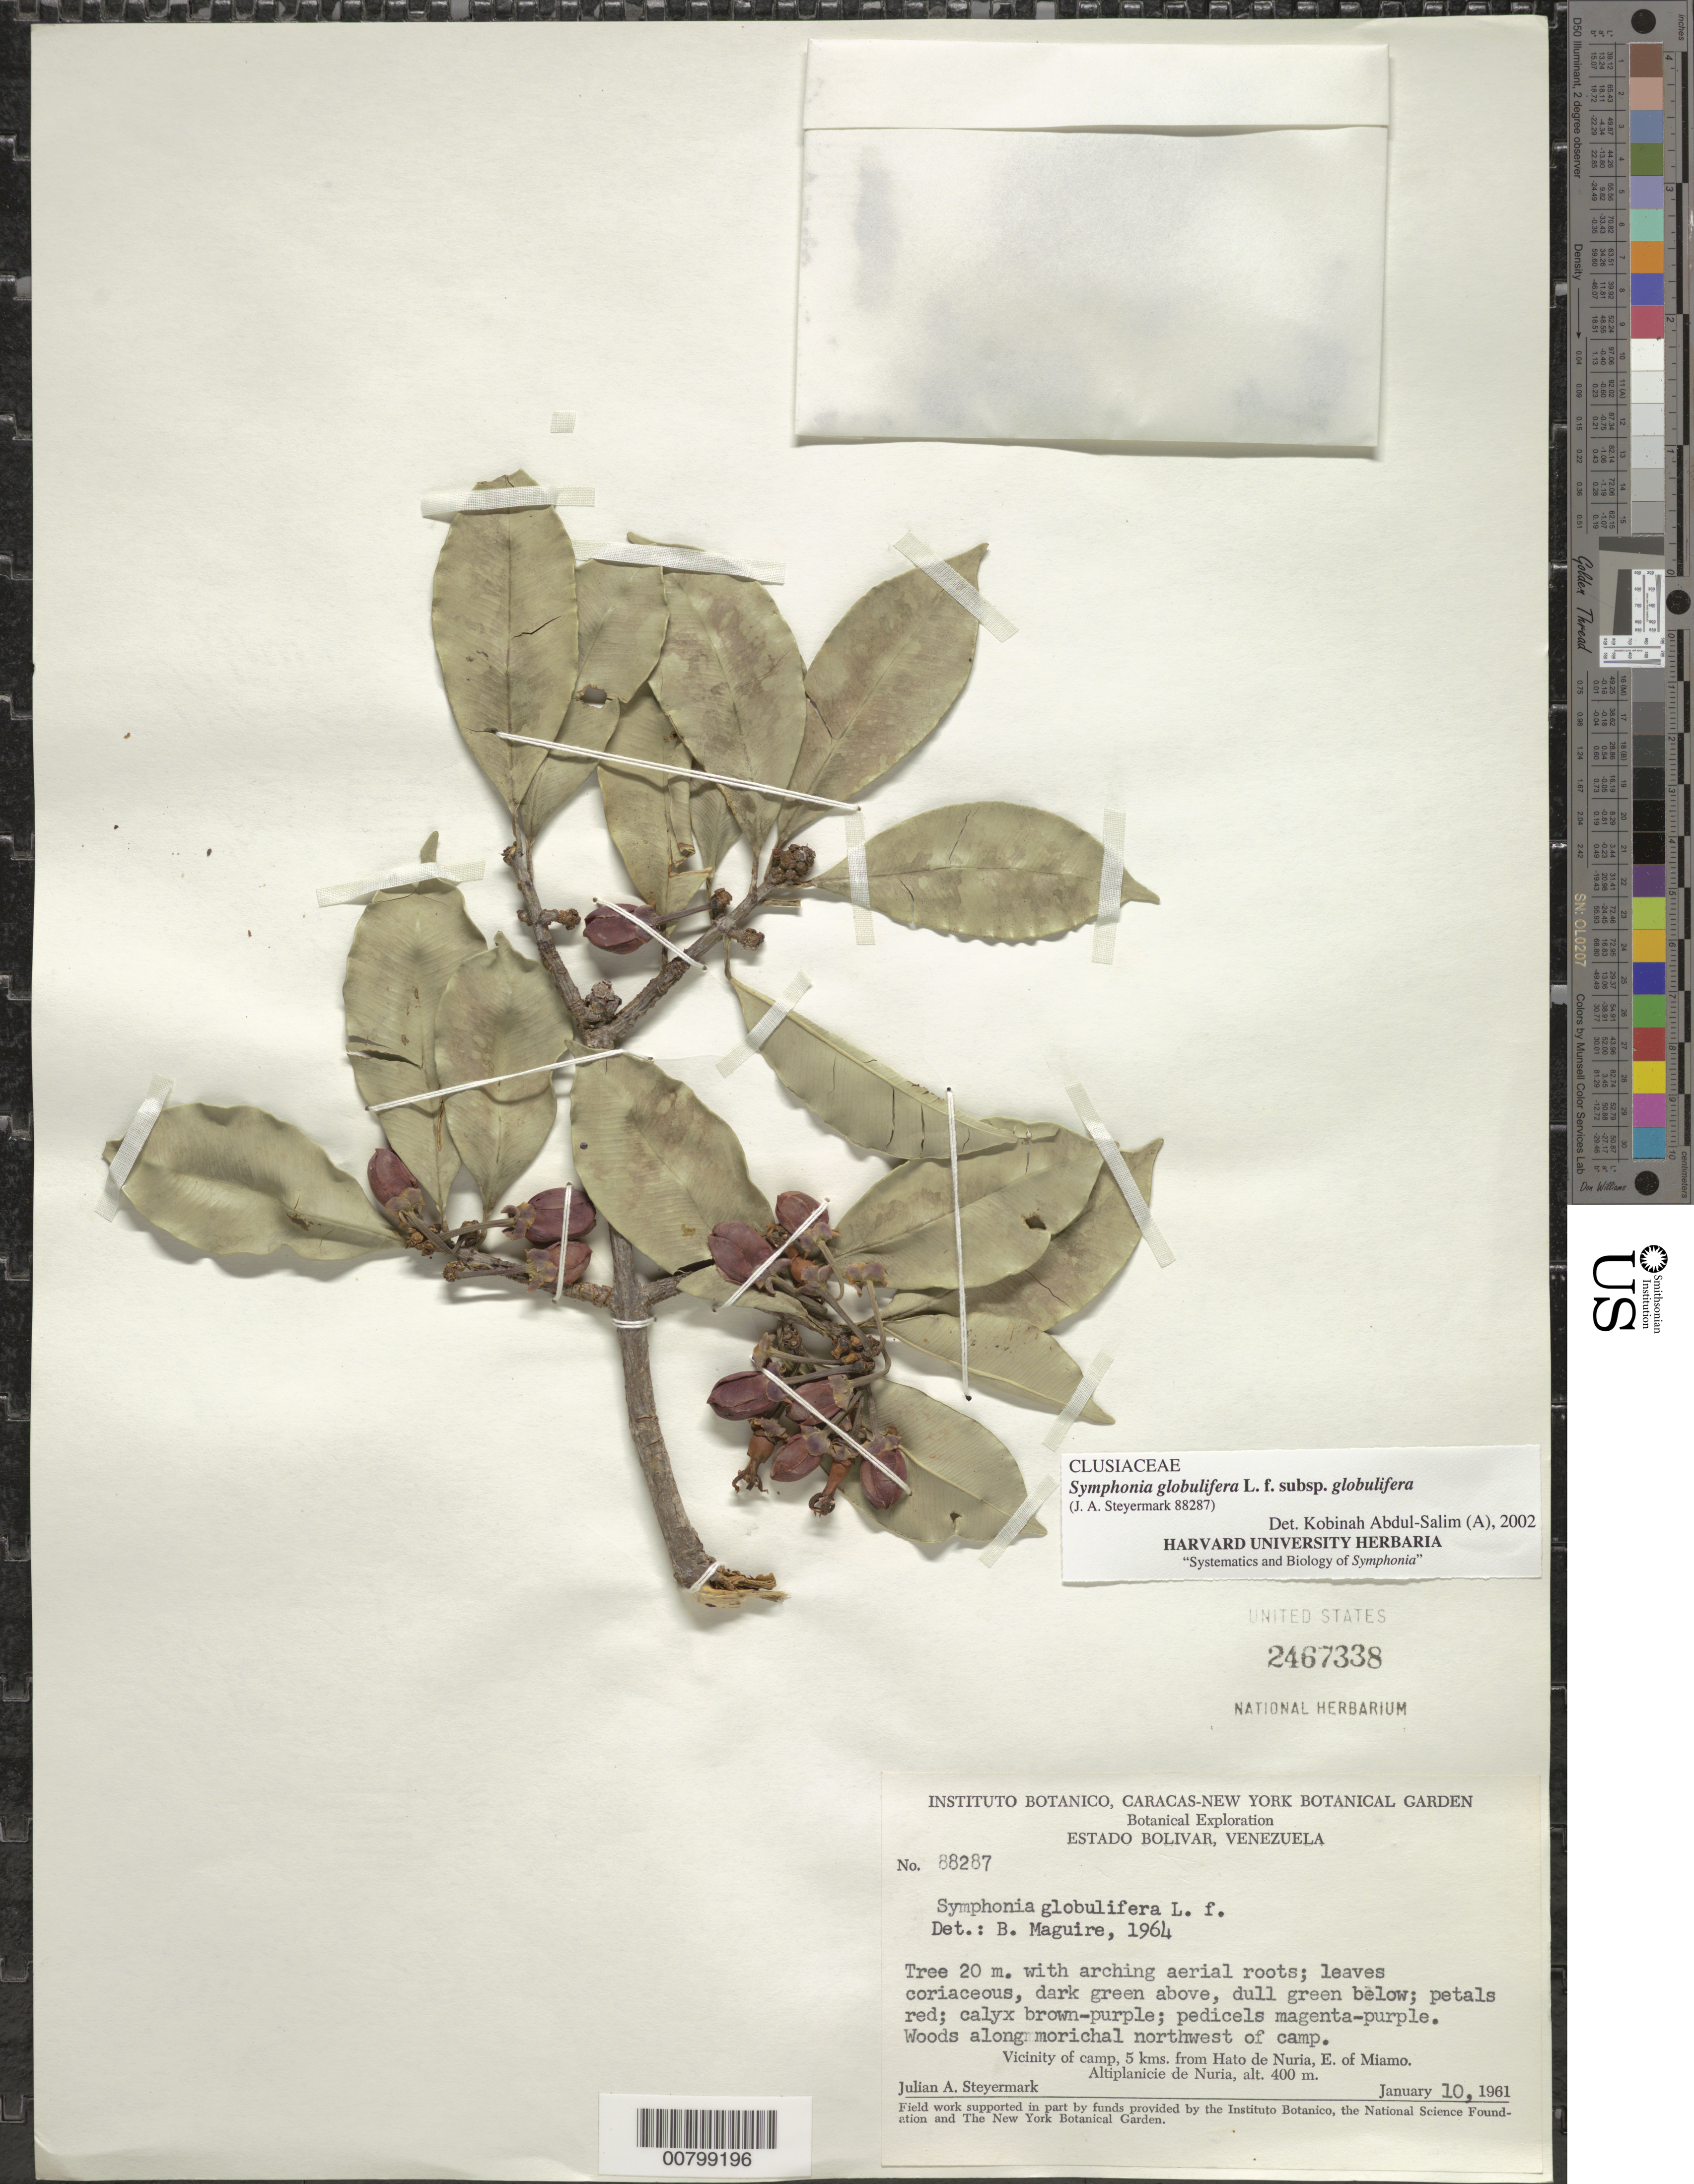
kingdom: Plantae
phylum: Tracheophyta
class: Magnoliopsida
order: Malpighiales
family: Clusiaceae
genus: Symphonia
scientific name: Symphonia globulifera subsp. globulifera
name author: L. f.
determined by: Abdul-Salim, K.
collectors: J. Steyermark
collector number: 88287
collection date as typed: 10-Jan-61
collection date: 1961-01-10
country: Venezuela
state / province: Bolívar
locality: Hato de Nuria, 5 km from; E of Miamo, Altiplanicie de Nuria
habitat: Woods along morichal NW of camp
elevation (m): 400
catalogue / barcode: US 2467338